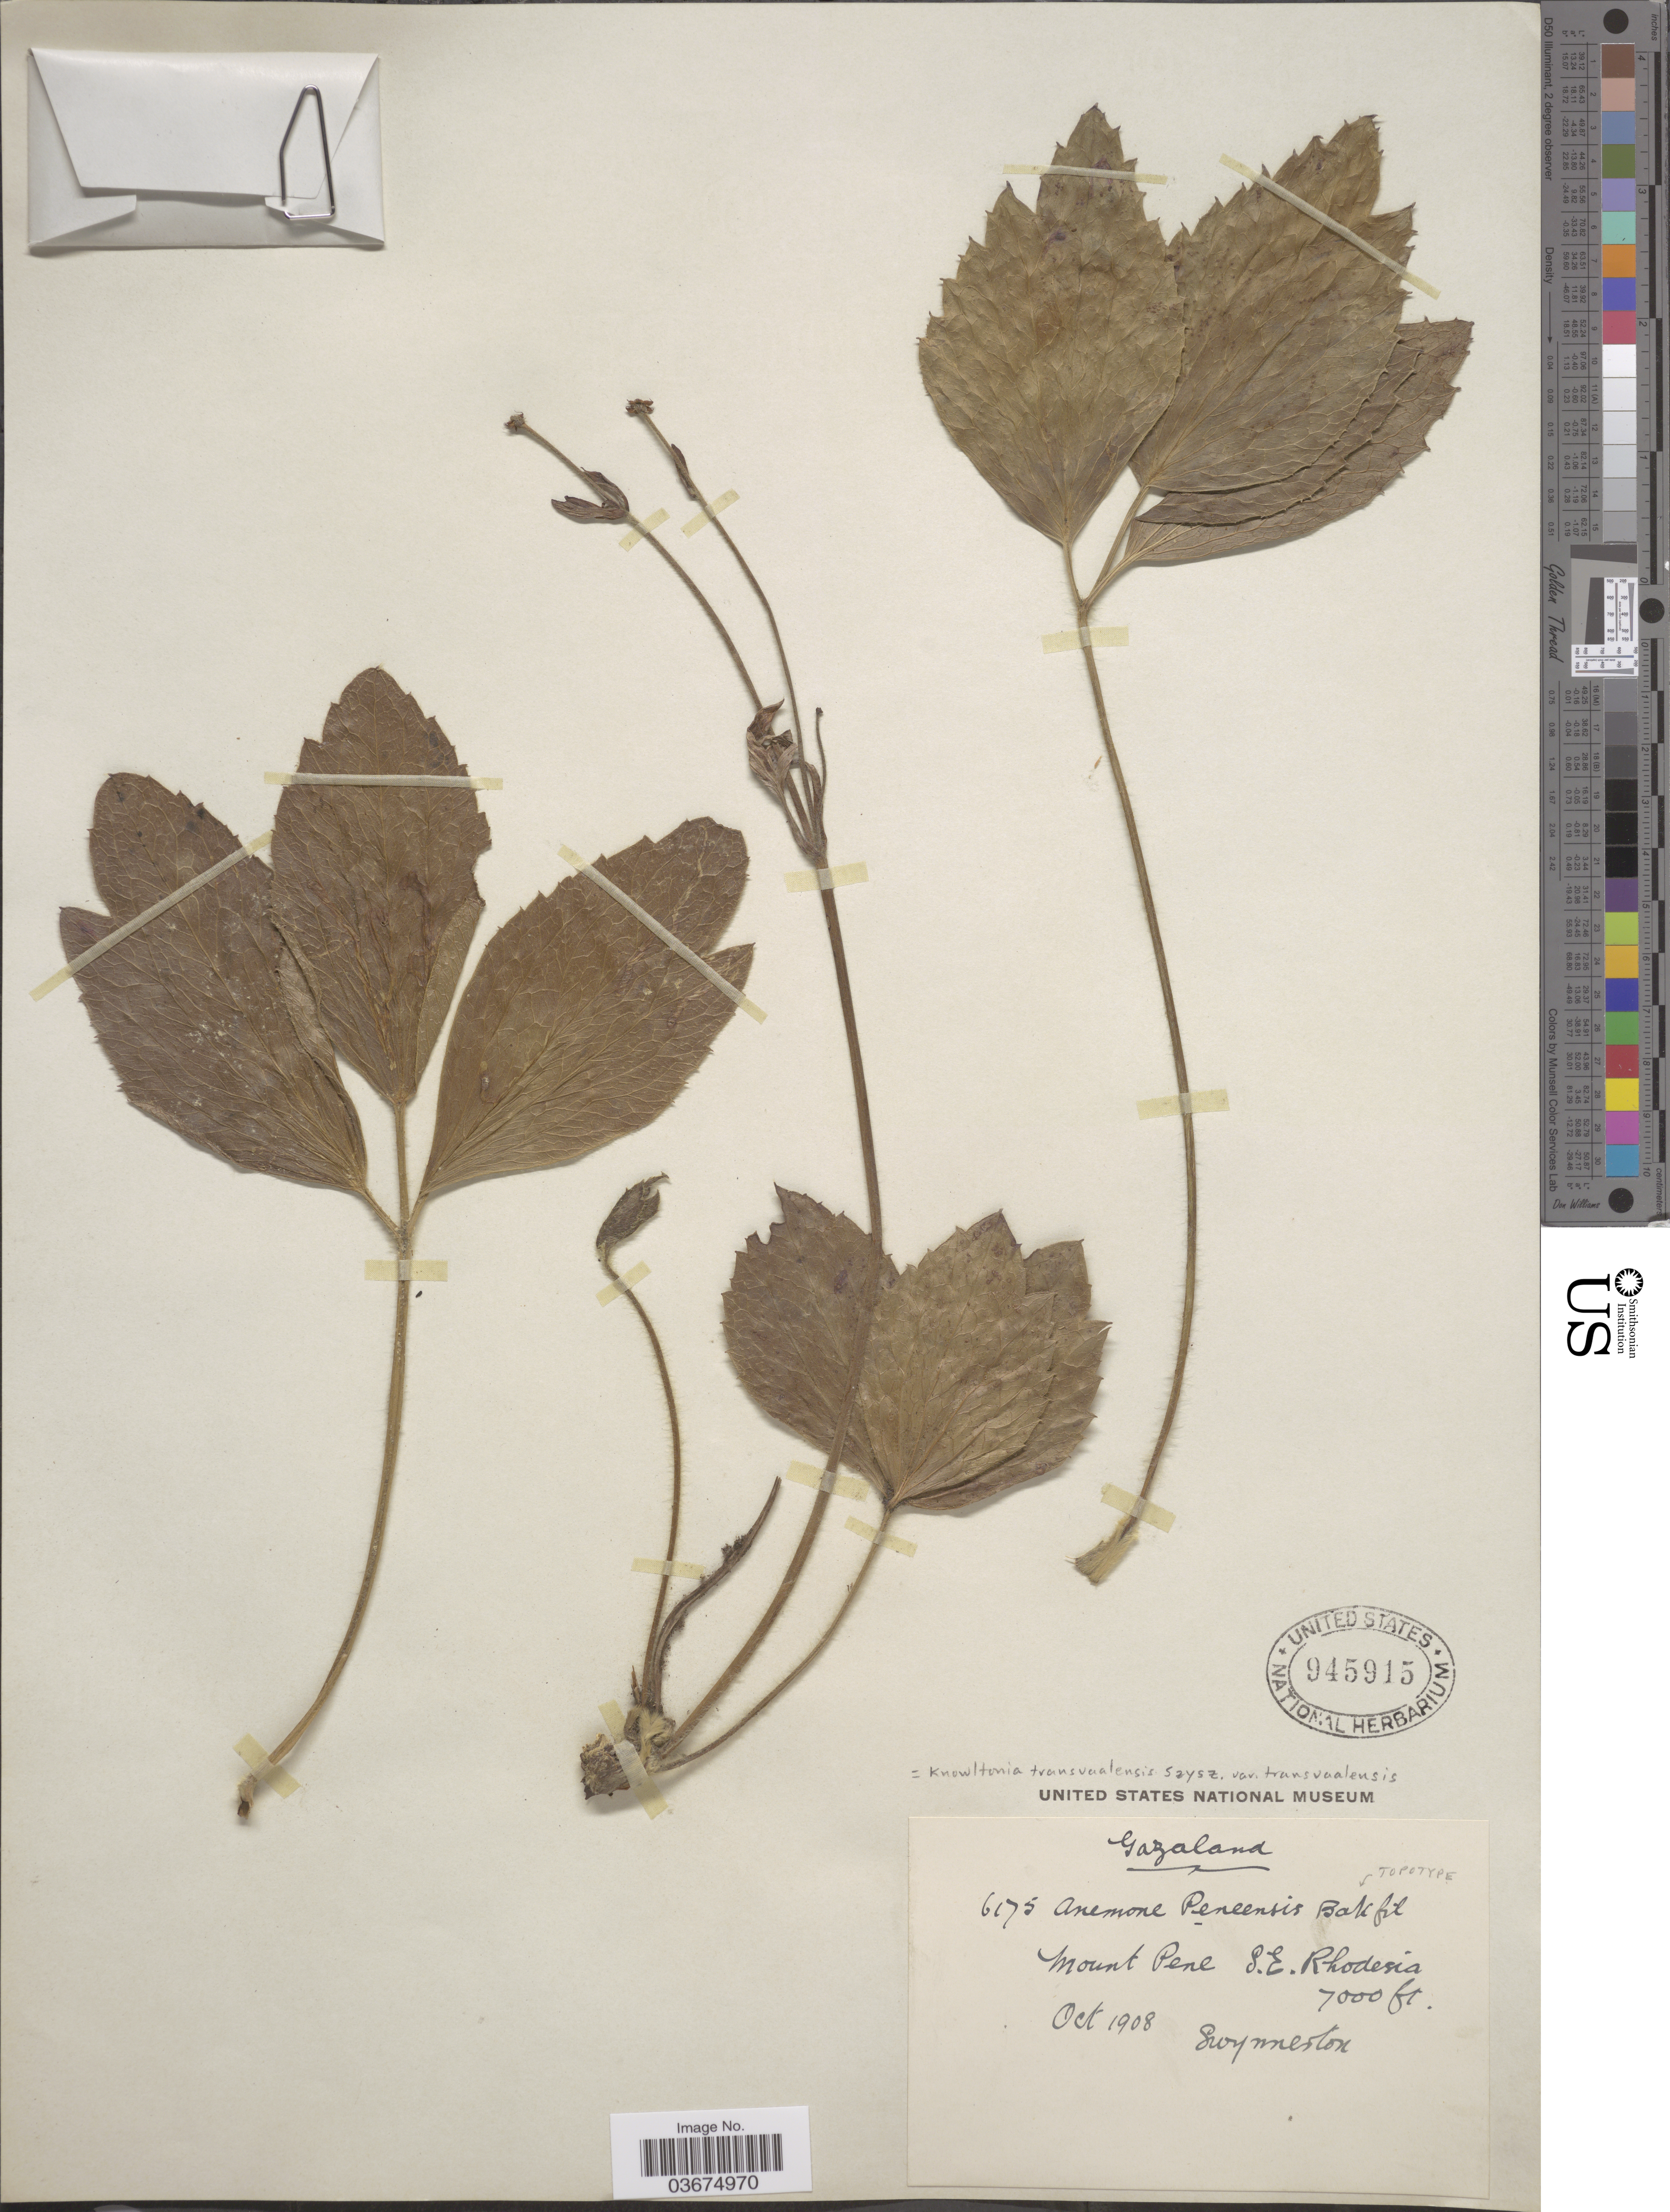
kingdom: Plantae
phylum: Tracheophyta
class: Magnoliopsida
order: Ranunculales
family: Ranunculaceae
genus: Knowltonia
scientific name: Knowltonia transvaalensis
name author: Szyszyl.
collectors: -. Swynnerton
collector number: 6175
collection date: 1908-10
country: Zimbabwe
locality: Gazaland. Mount Pene, S.E. Rhodesia.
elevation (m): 2134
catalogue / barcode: US 945915